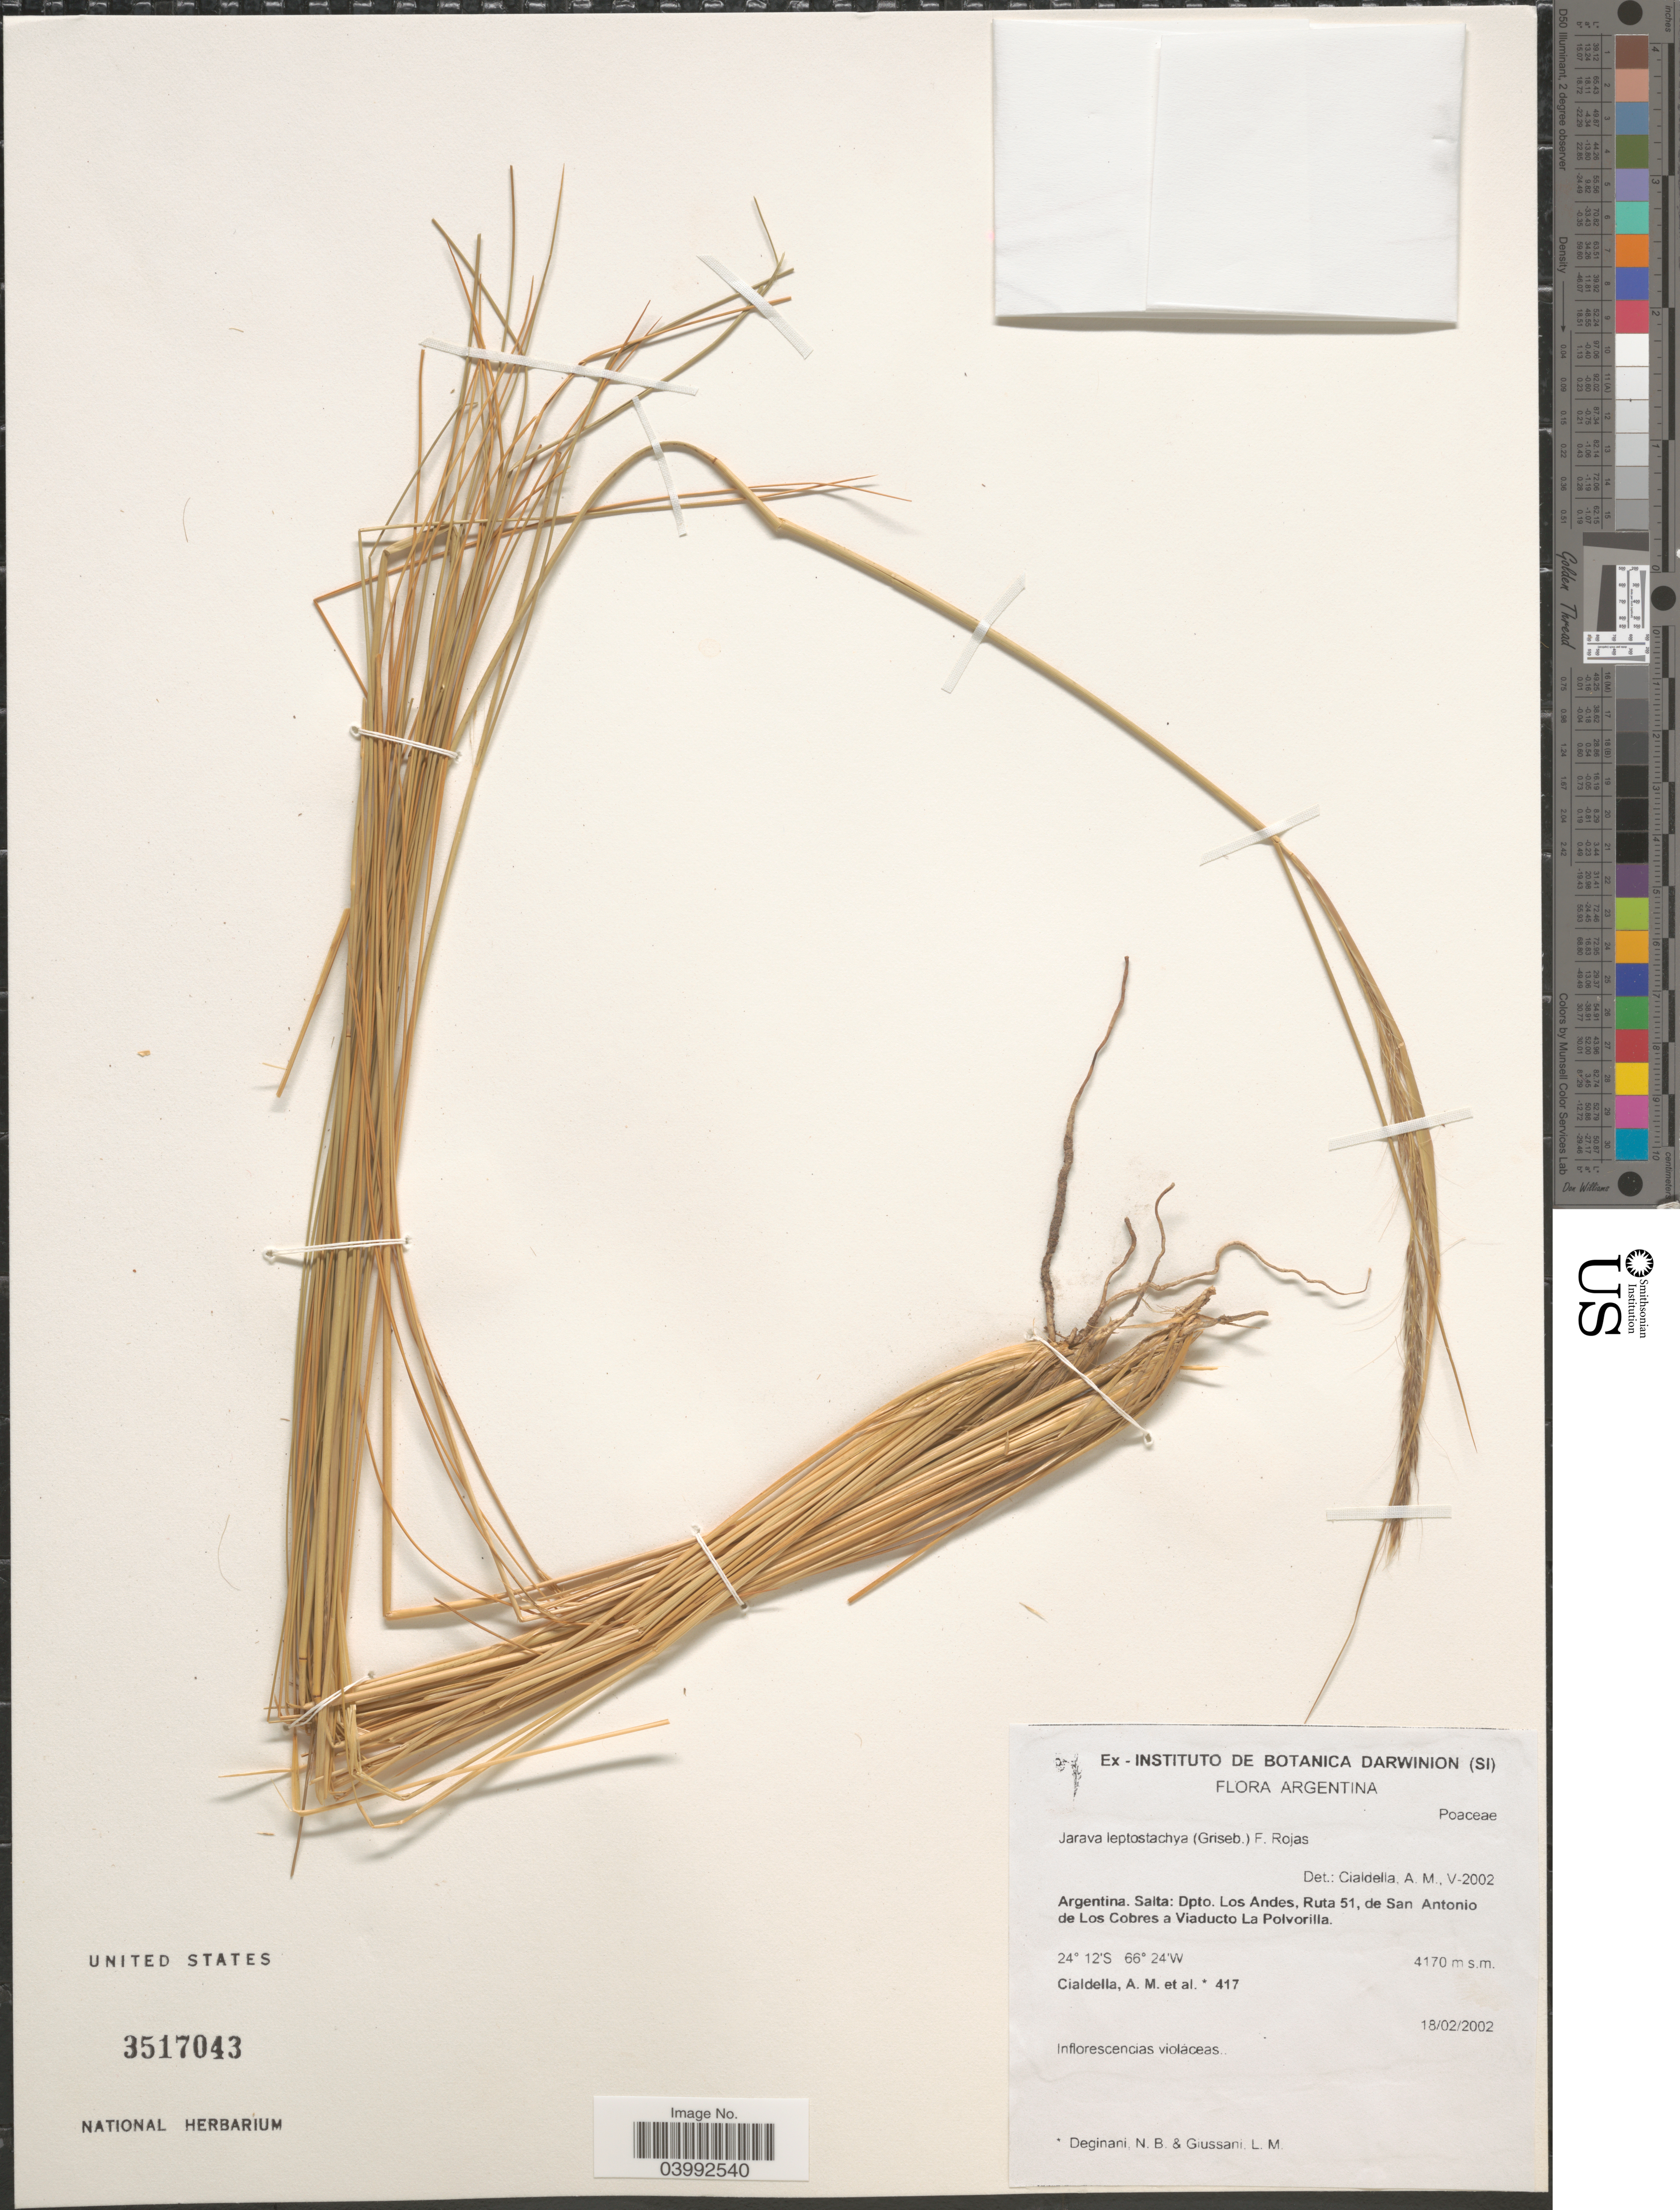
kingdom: Plantae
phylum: Tracheophyta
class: Liliopsida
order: Poales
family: Poaceae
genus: Jarava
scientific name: Jarava leptostachya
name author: (Griseb.) F. Rojas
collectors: A. M. Cialdella & et al.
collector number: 417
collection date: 2002-02-18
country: Uruguay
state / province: Salto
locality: Dpto. Los Andes, Ruta 51, de San Antonio de Los Cobres a Viaducto La Polvorilla.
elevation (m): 4170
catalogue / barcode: US 3517043